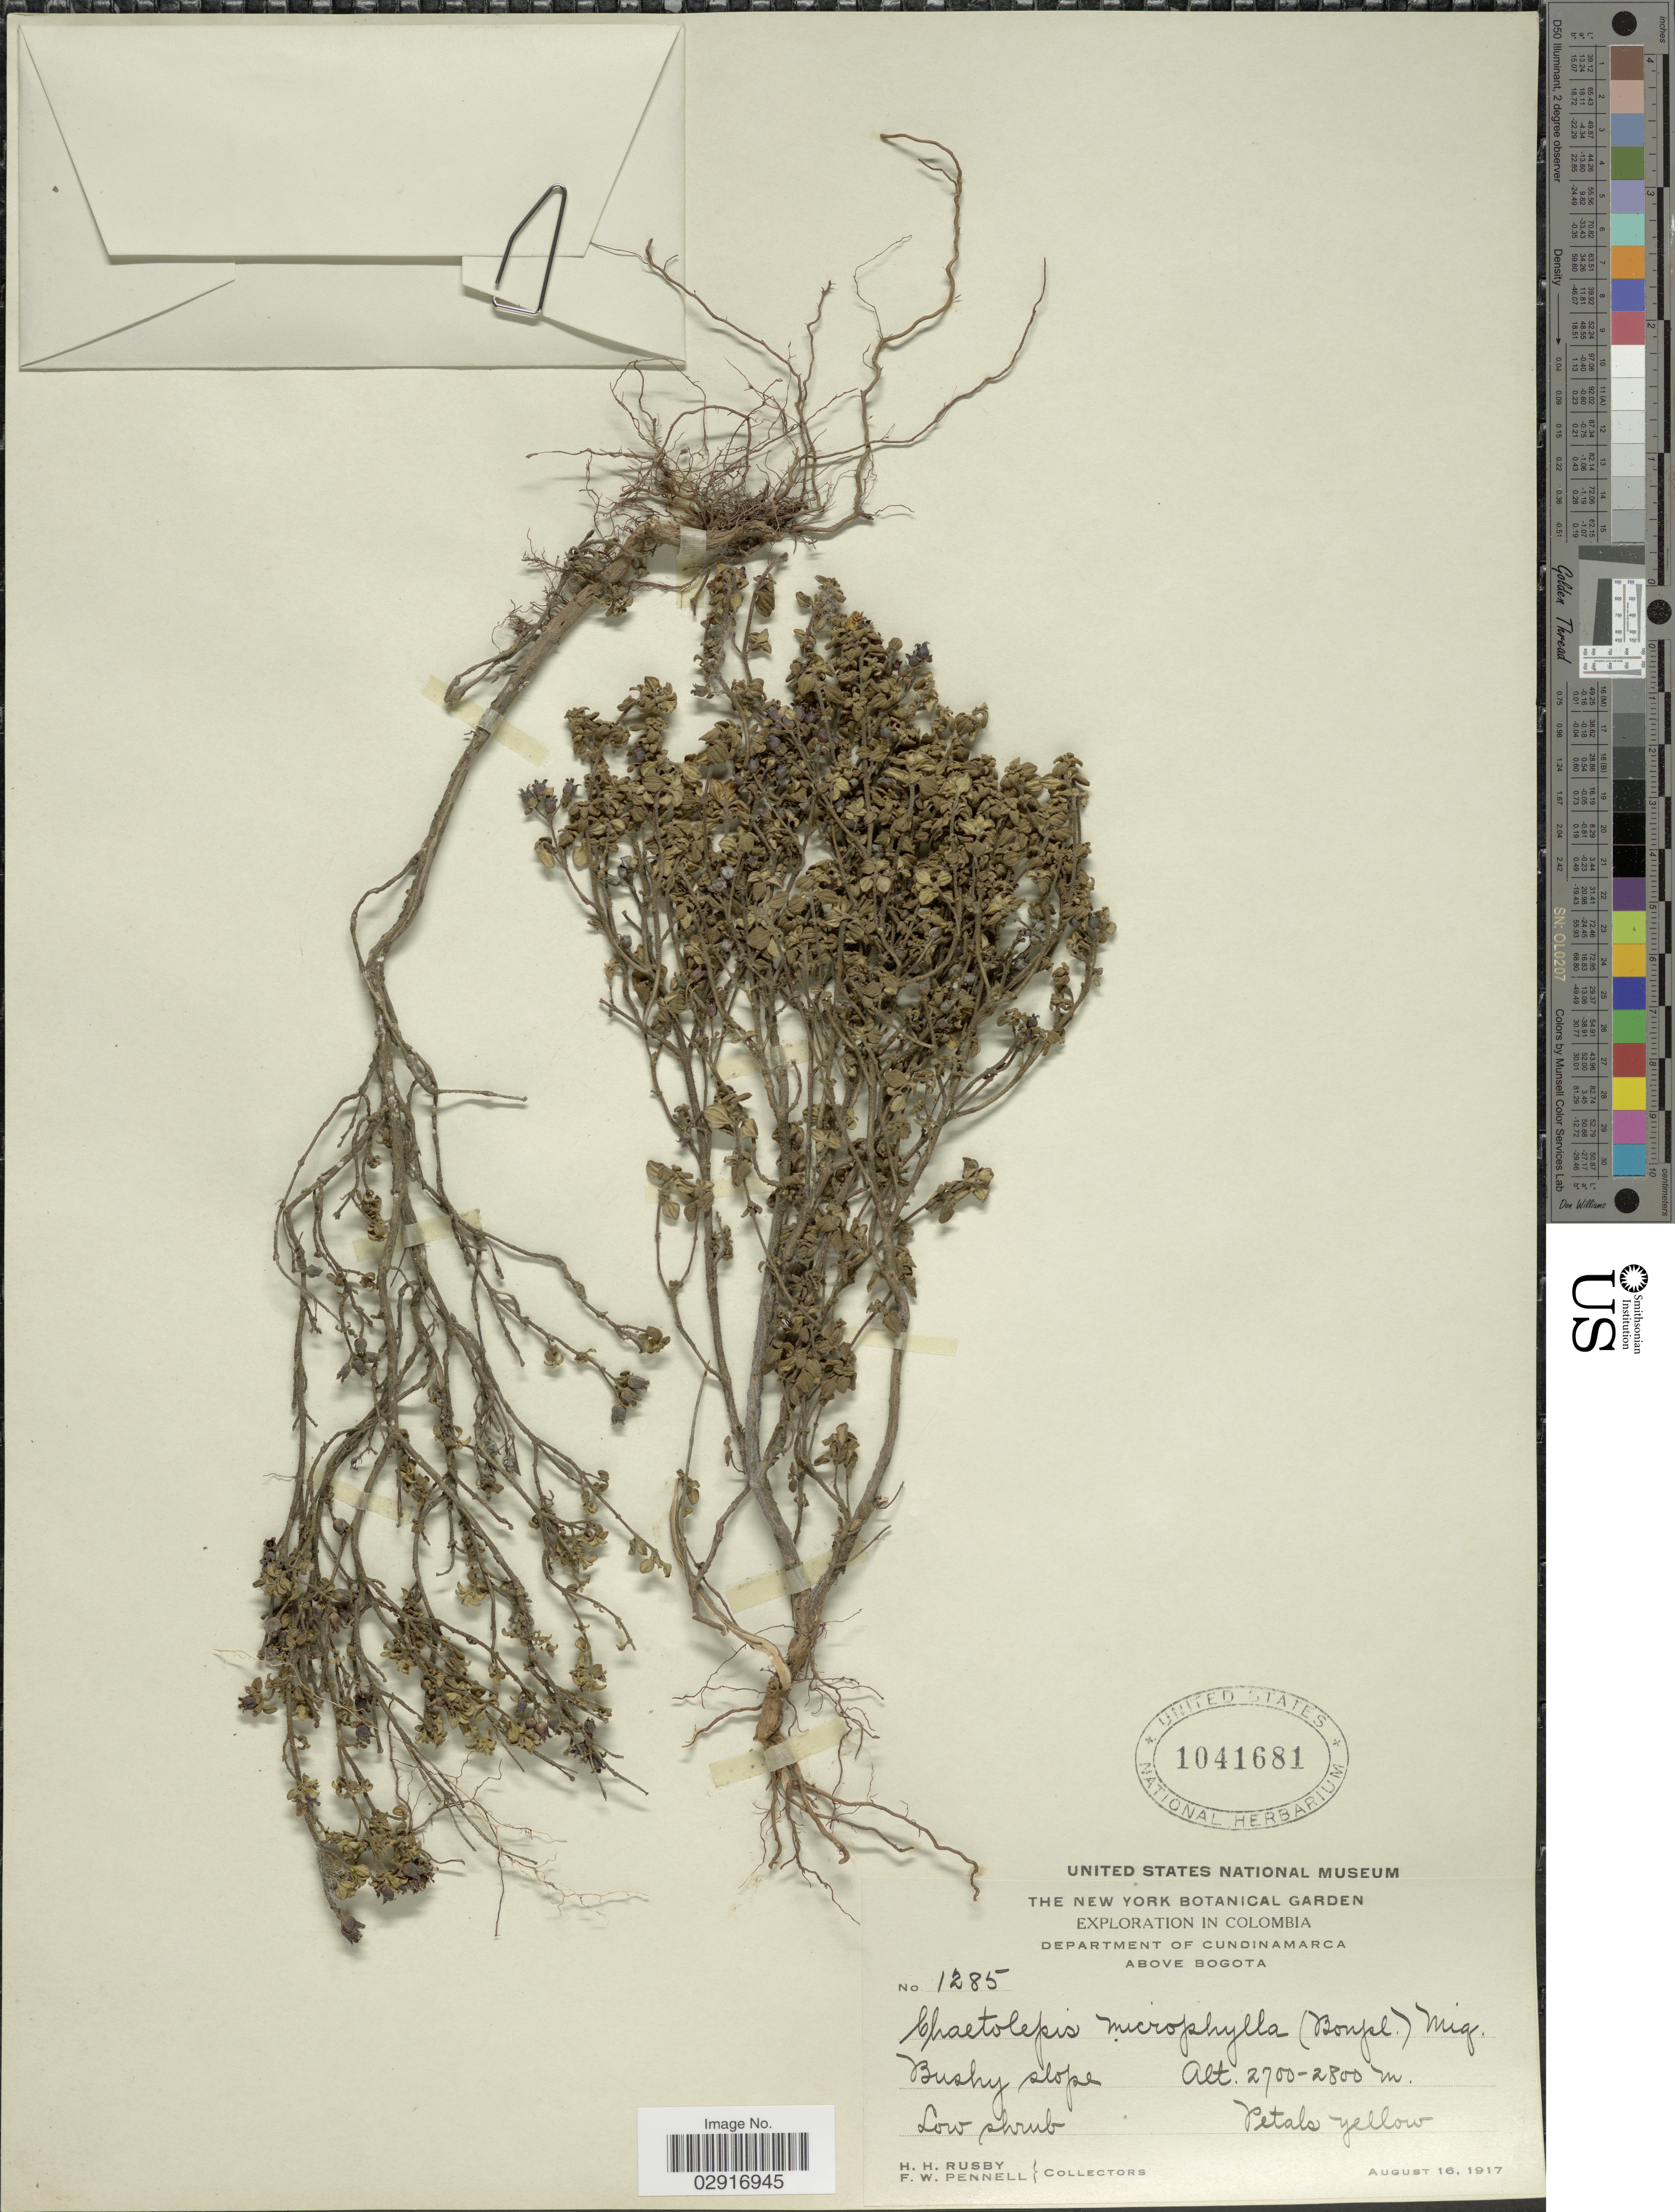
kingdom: Plantae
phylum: Tracheophyta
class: Magnoliopsida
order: Myrtales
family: Melastomataceae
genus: Chaetolepis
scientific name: Chaetolepis microphylla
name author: (Bonpl.) Miq.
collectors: H. H. Rusby & F. W. Pennell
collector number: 1285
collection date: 1917-08-16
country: Colombia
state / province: Cundinamarca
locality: Department of Cundinamarca above Bogota.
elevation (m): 2700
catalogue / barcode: US 1041681